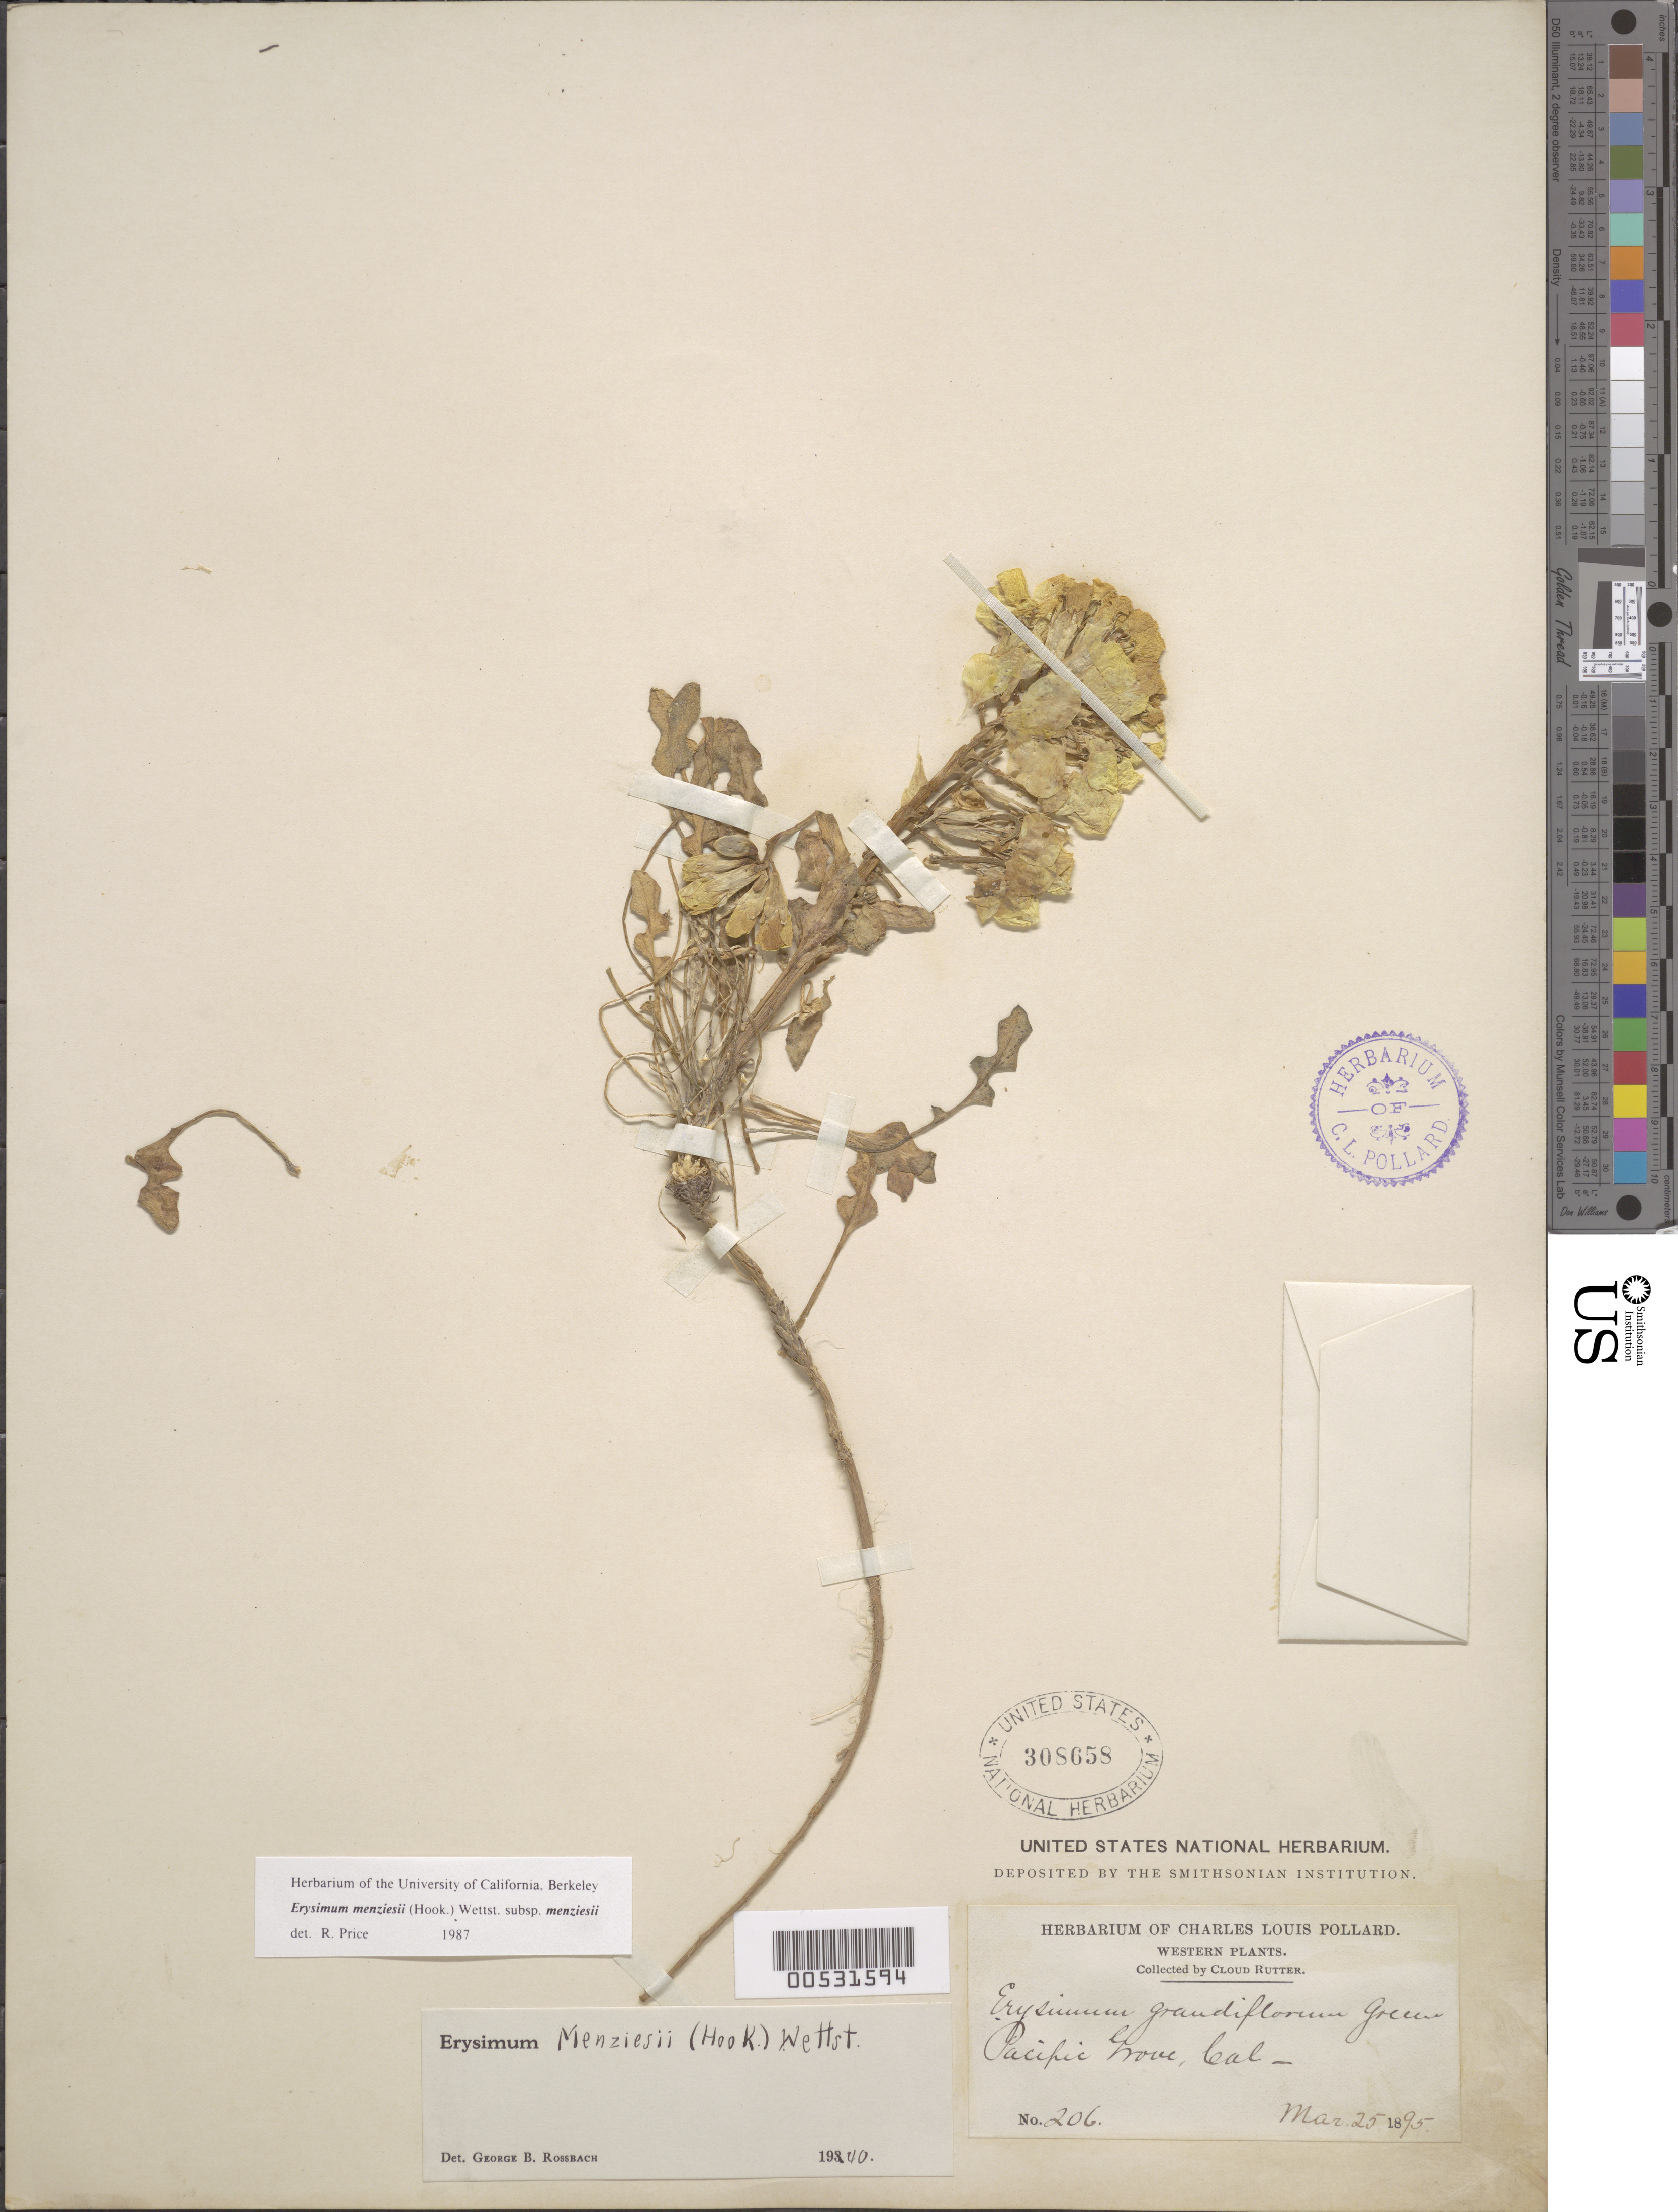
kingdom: Plantae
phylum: Tracheophyta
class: Magnoliopsida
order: Brassicales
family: Brassicaceae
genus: Erysimum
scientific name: Erysimum menziesii subsp. menziesii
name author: (Hook.) Wettst.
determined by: Price, R.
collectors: C. Rutter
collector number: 206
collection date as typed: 25 Mar 1895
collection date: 1895-03-25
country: United States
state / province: California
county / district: Monterey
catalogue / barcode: US 308658